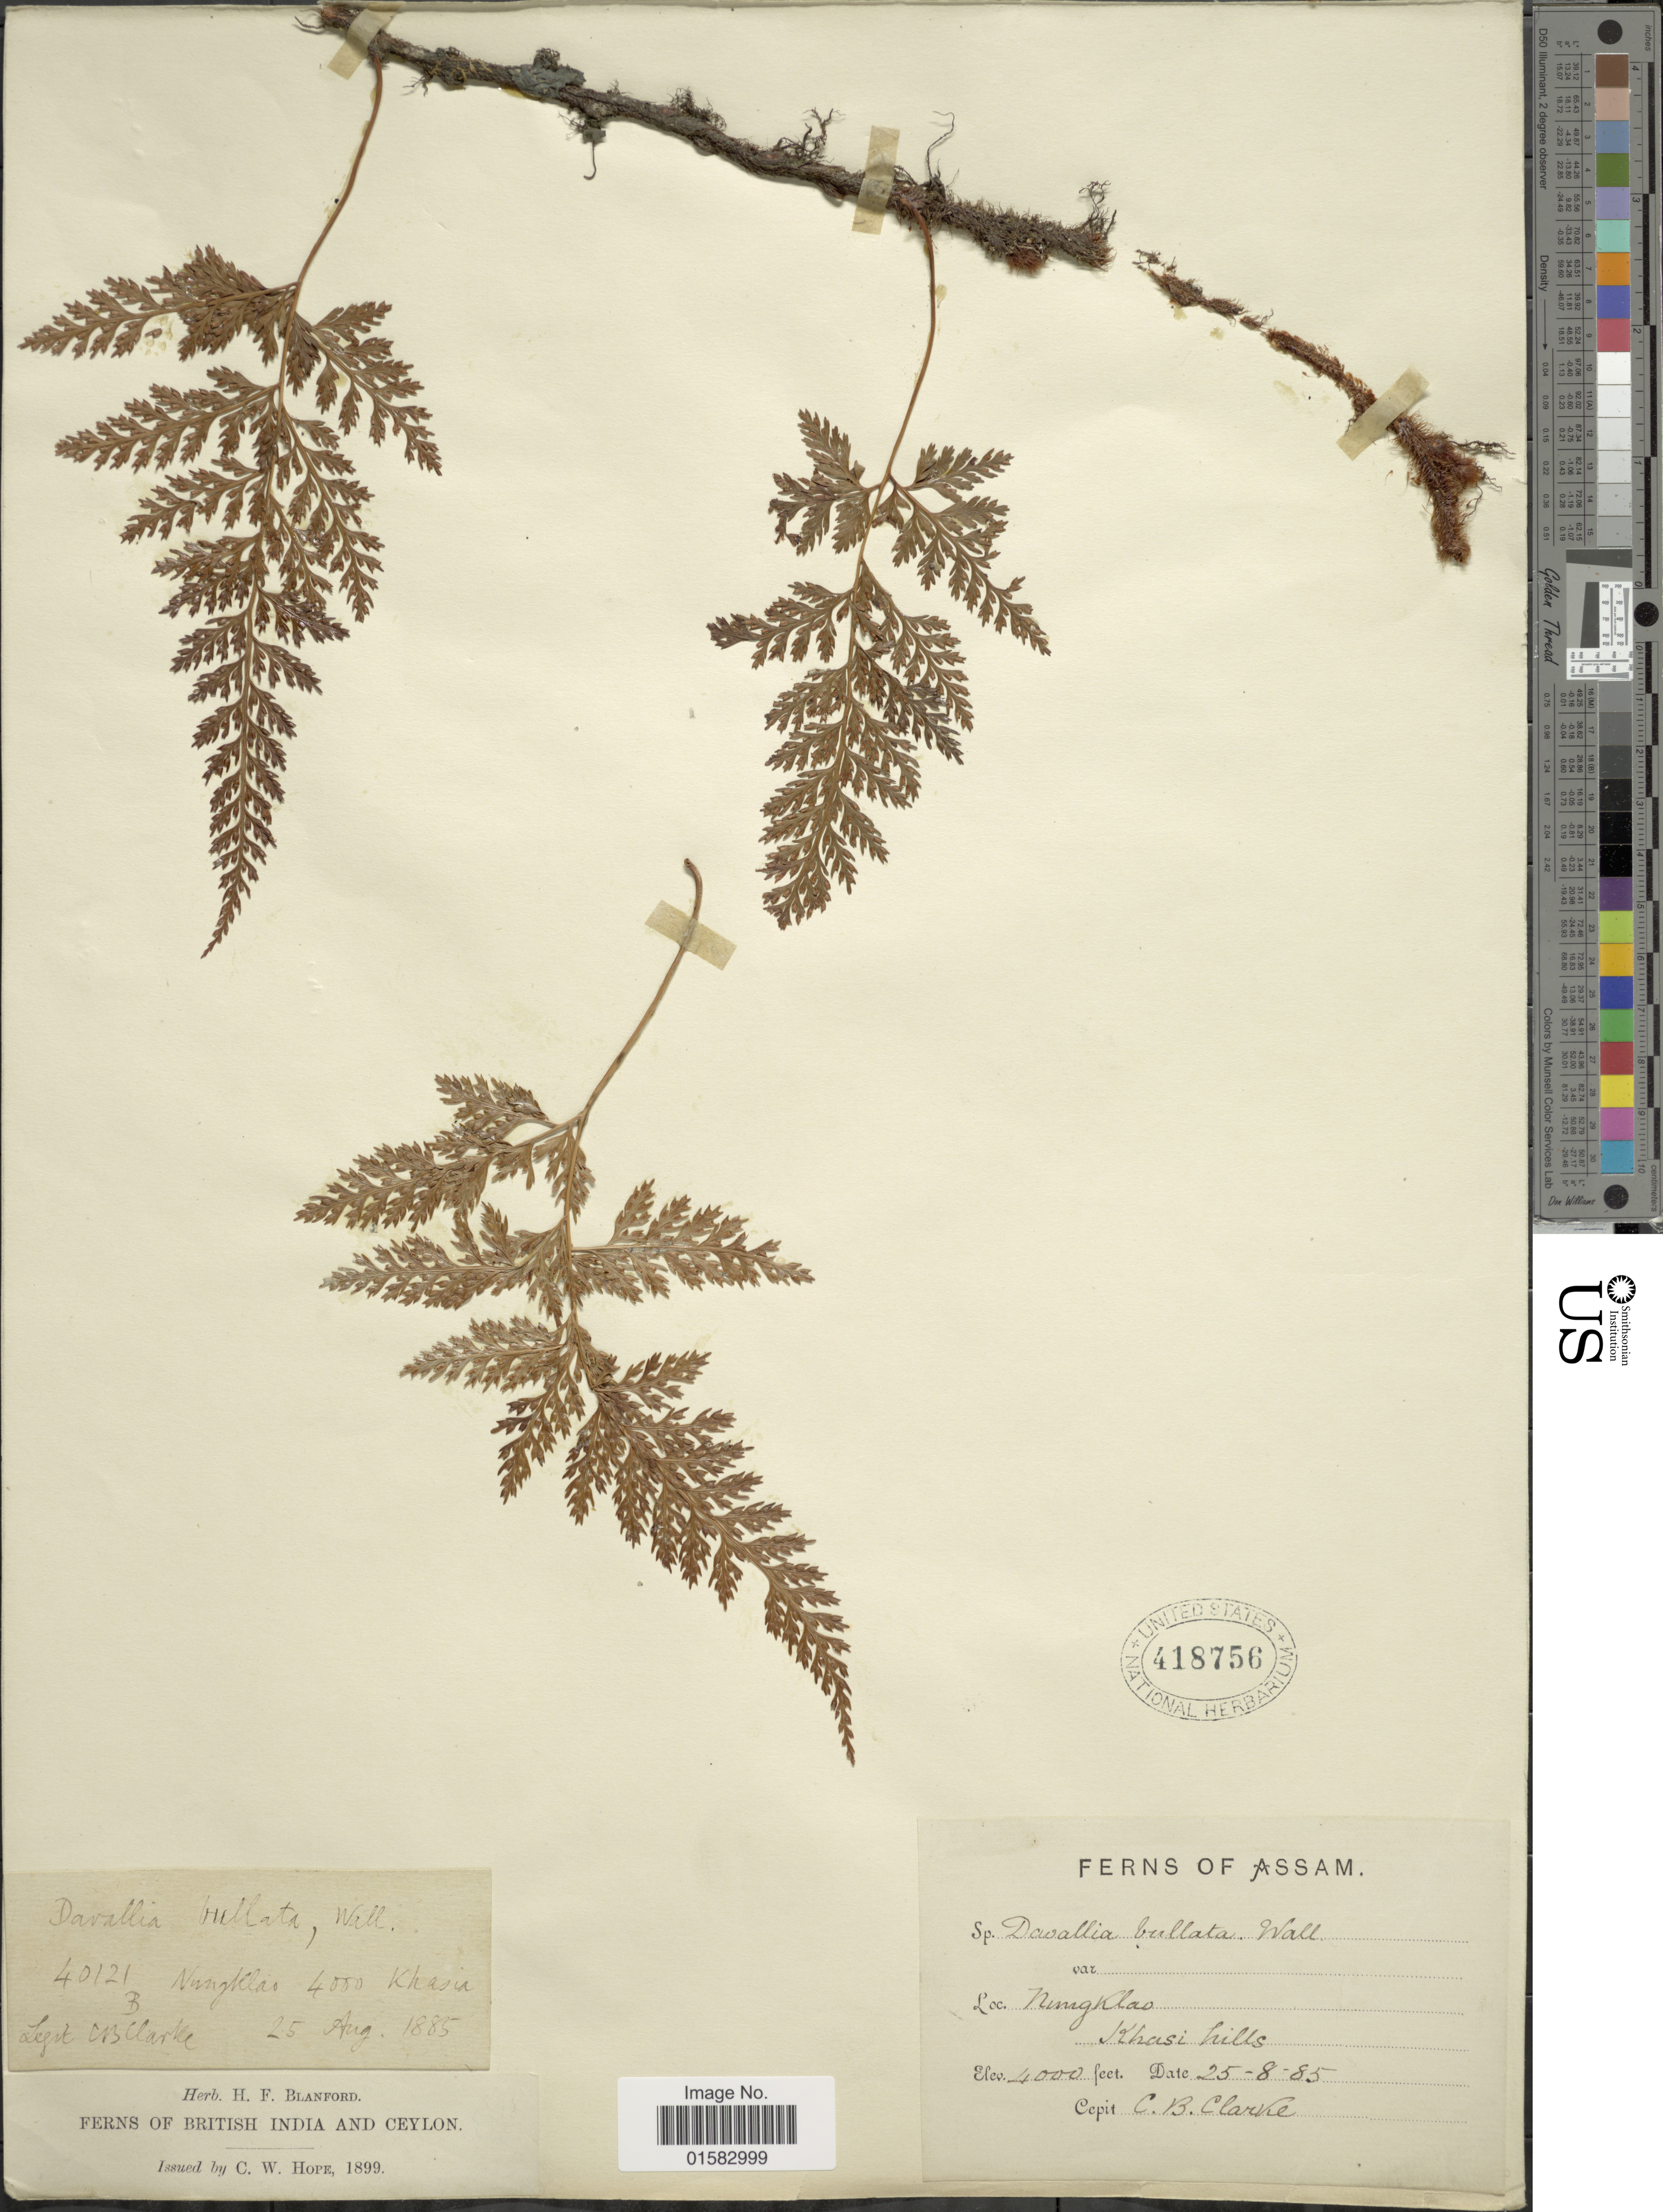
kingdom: Plantae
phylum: Tracheophyta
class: Polypodiopsida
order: Polypodiales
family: Davalliaceae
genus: Davallia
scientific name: Davallia trichomanoides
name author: Blume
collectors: C. B. Clarke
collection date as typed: Transcribed d/m/y: 25/8/85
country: India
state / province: Meghalaya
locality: Nungklao, Khasi Hills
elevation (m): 1219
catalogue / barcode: US 418756